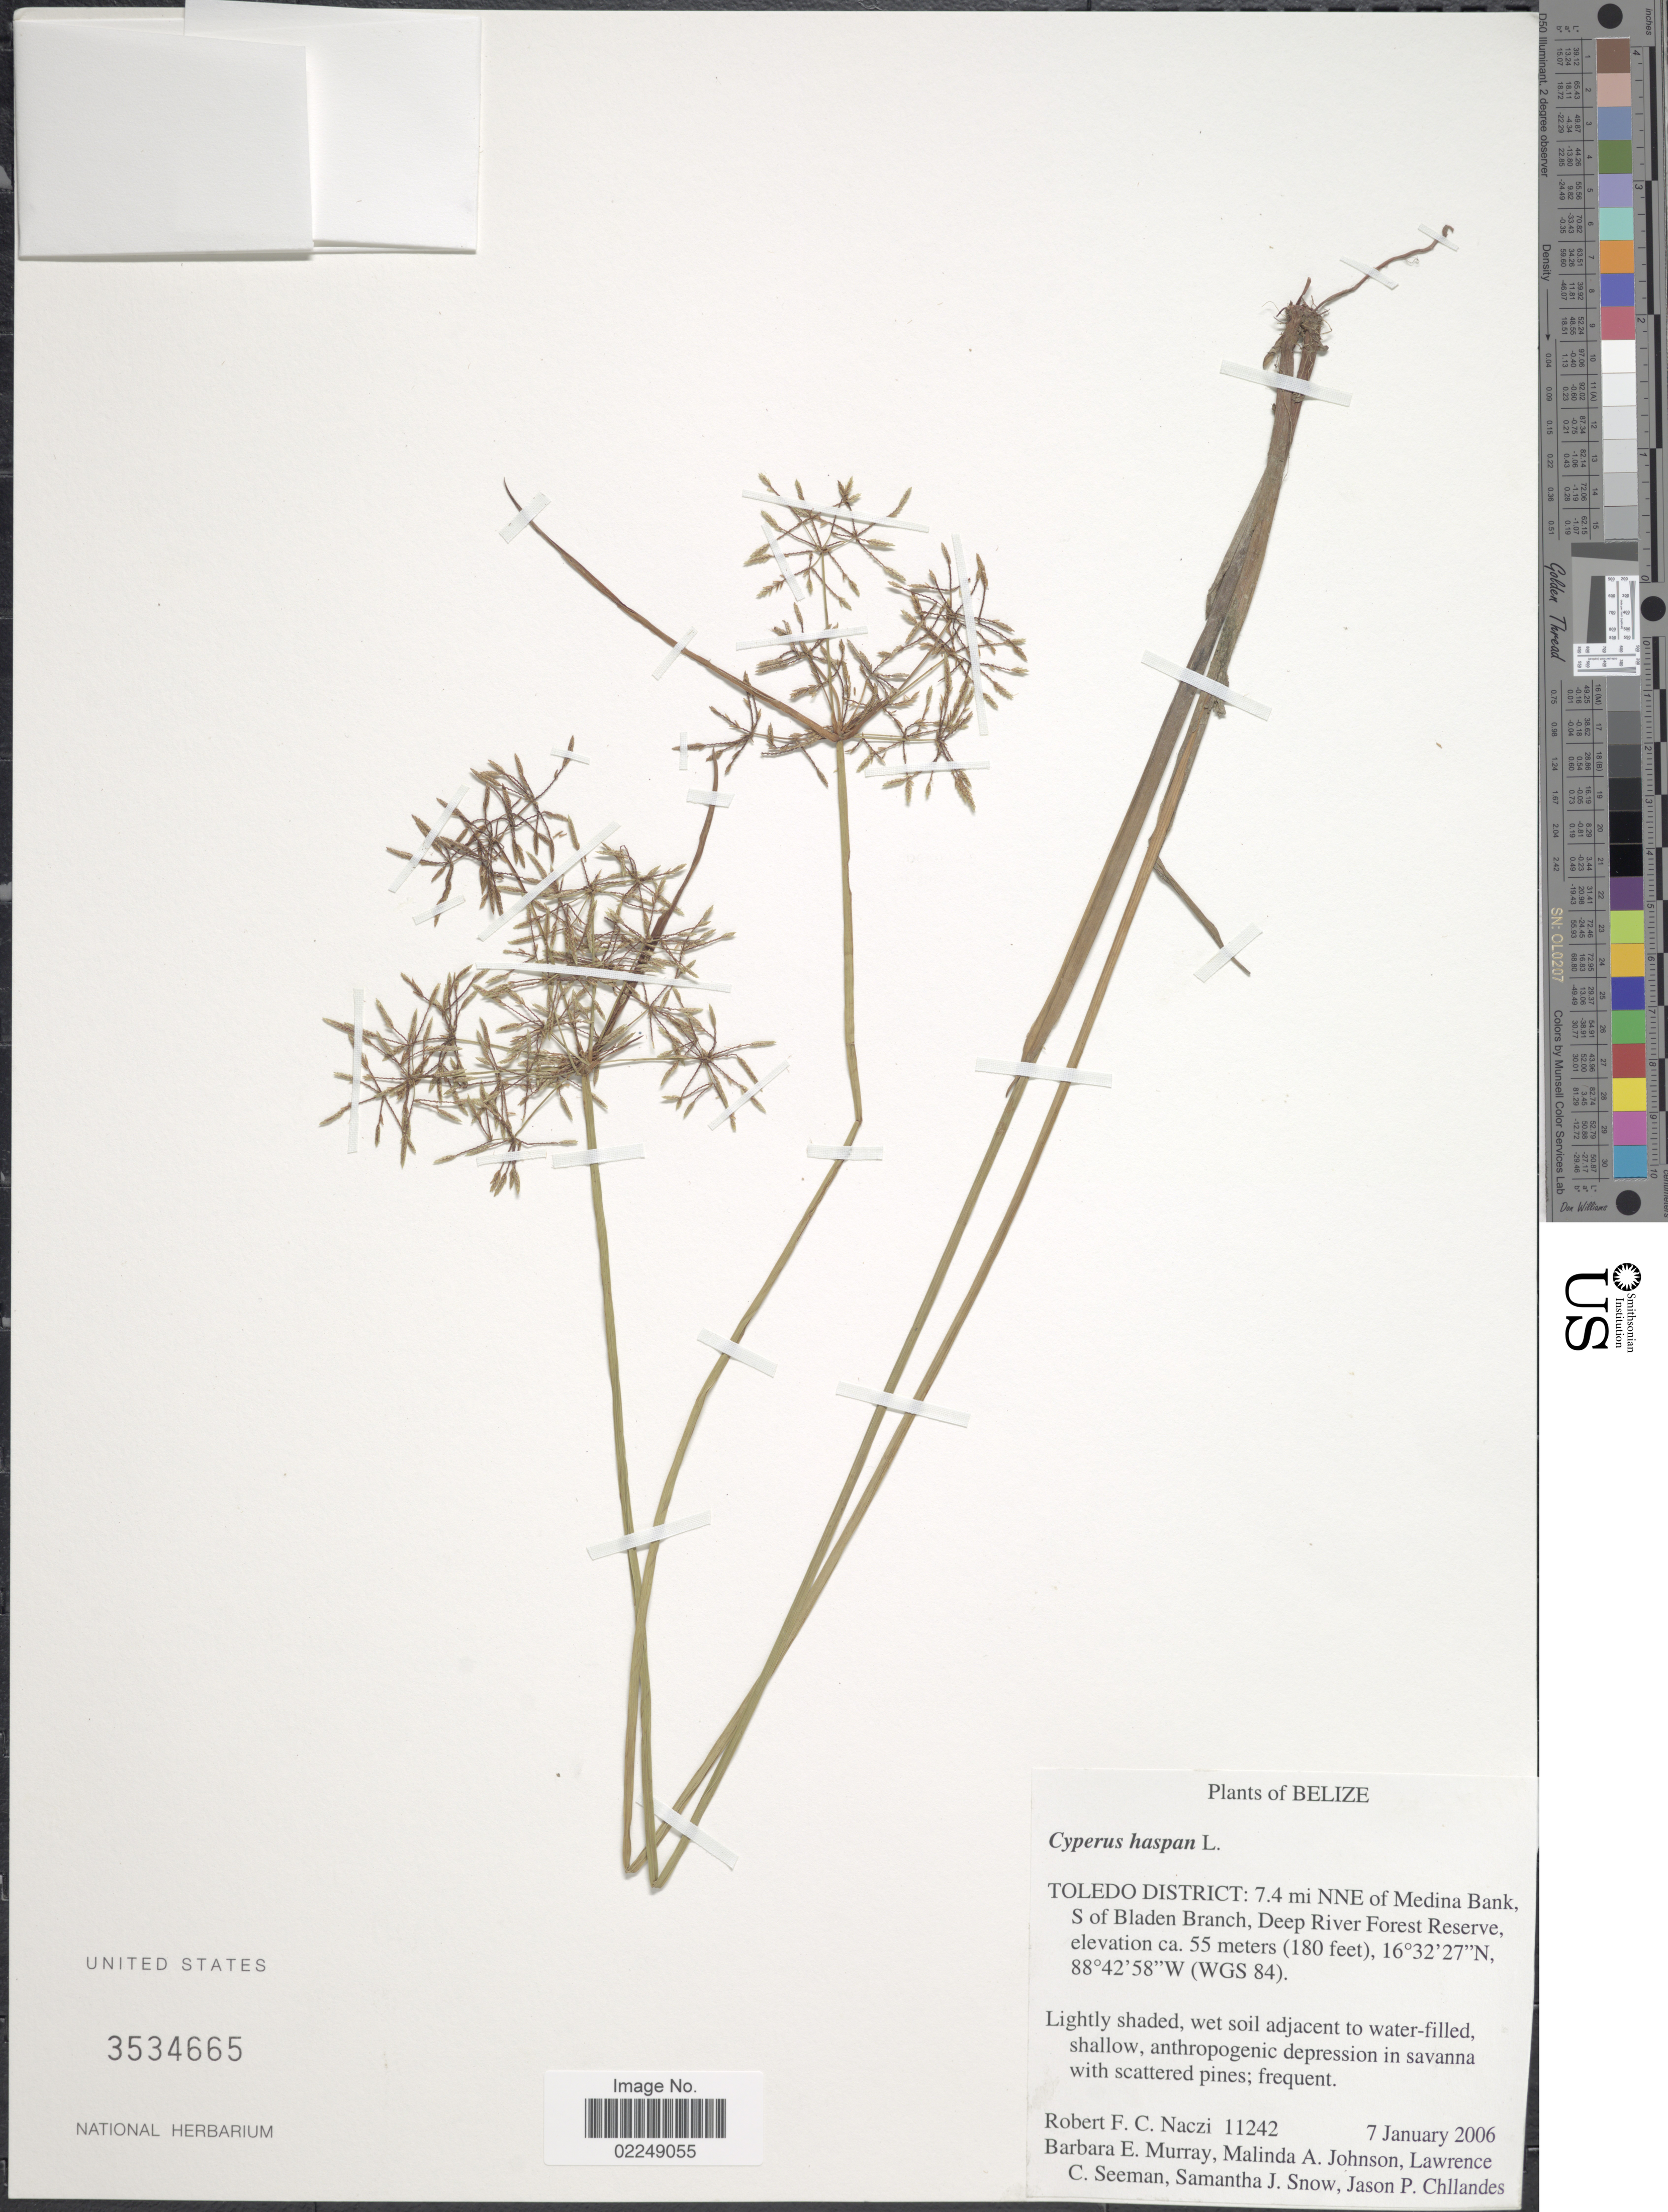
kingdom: Plantae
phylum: Tracheophyta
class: Liliopsida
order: Poales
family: Cyperaceae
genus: Cyperus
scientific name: Cyperus haspan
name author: L.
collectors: R. F. C. Naczi, B. M. Murray, M. A. Johnson, L. Seeman & et al.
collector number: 11242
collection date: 2006-01-07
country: Belize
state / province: Toledo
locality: Toledo District: 7.4 mi NNE of Medina Bank, S of Bladen Branch, Deep River Forest Reserve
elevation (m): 55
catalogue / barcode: US 3534665